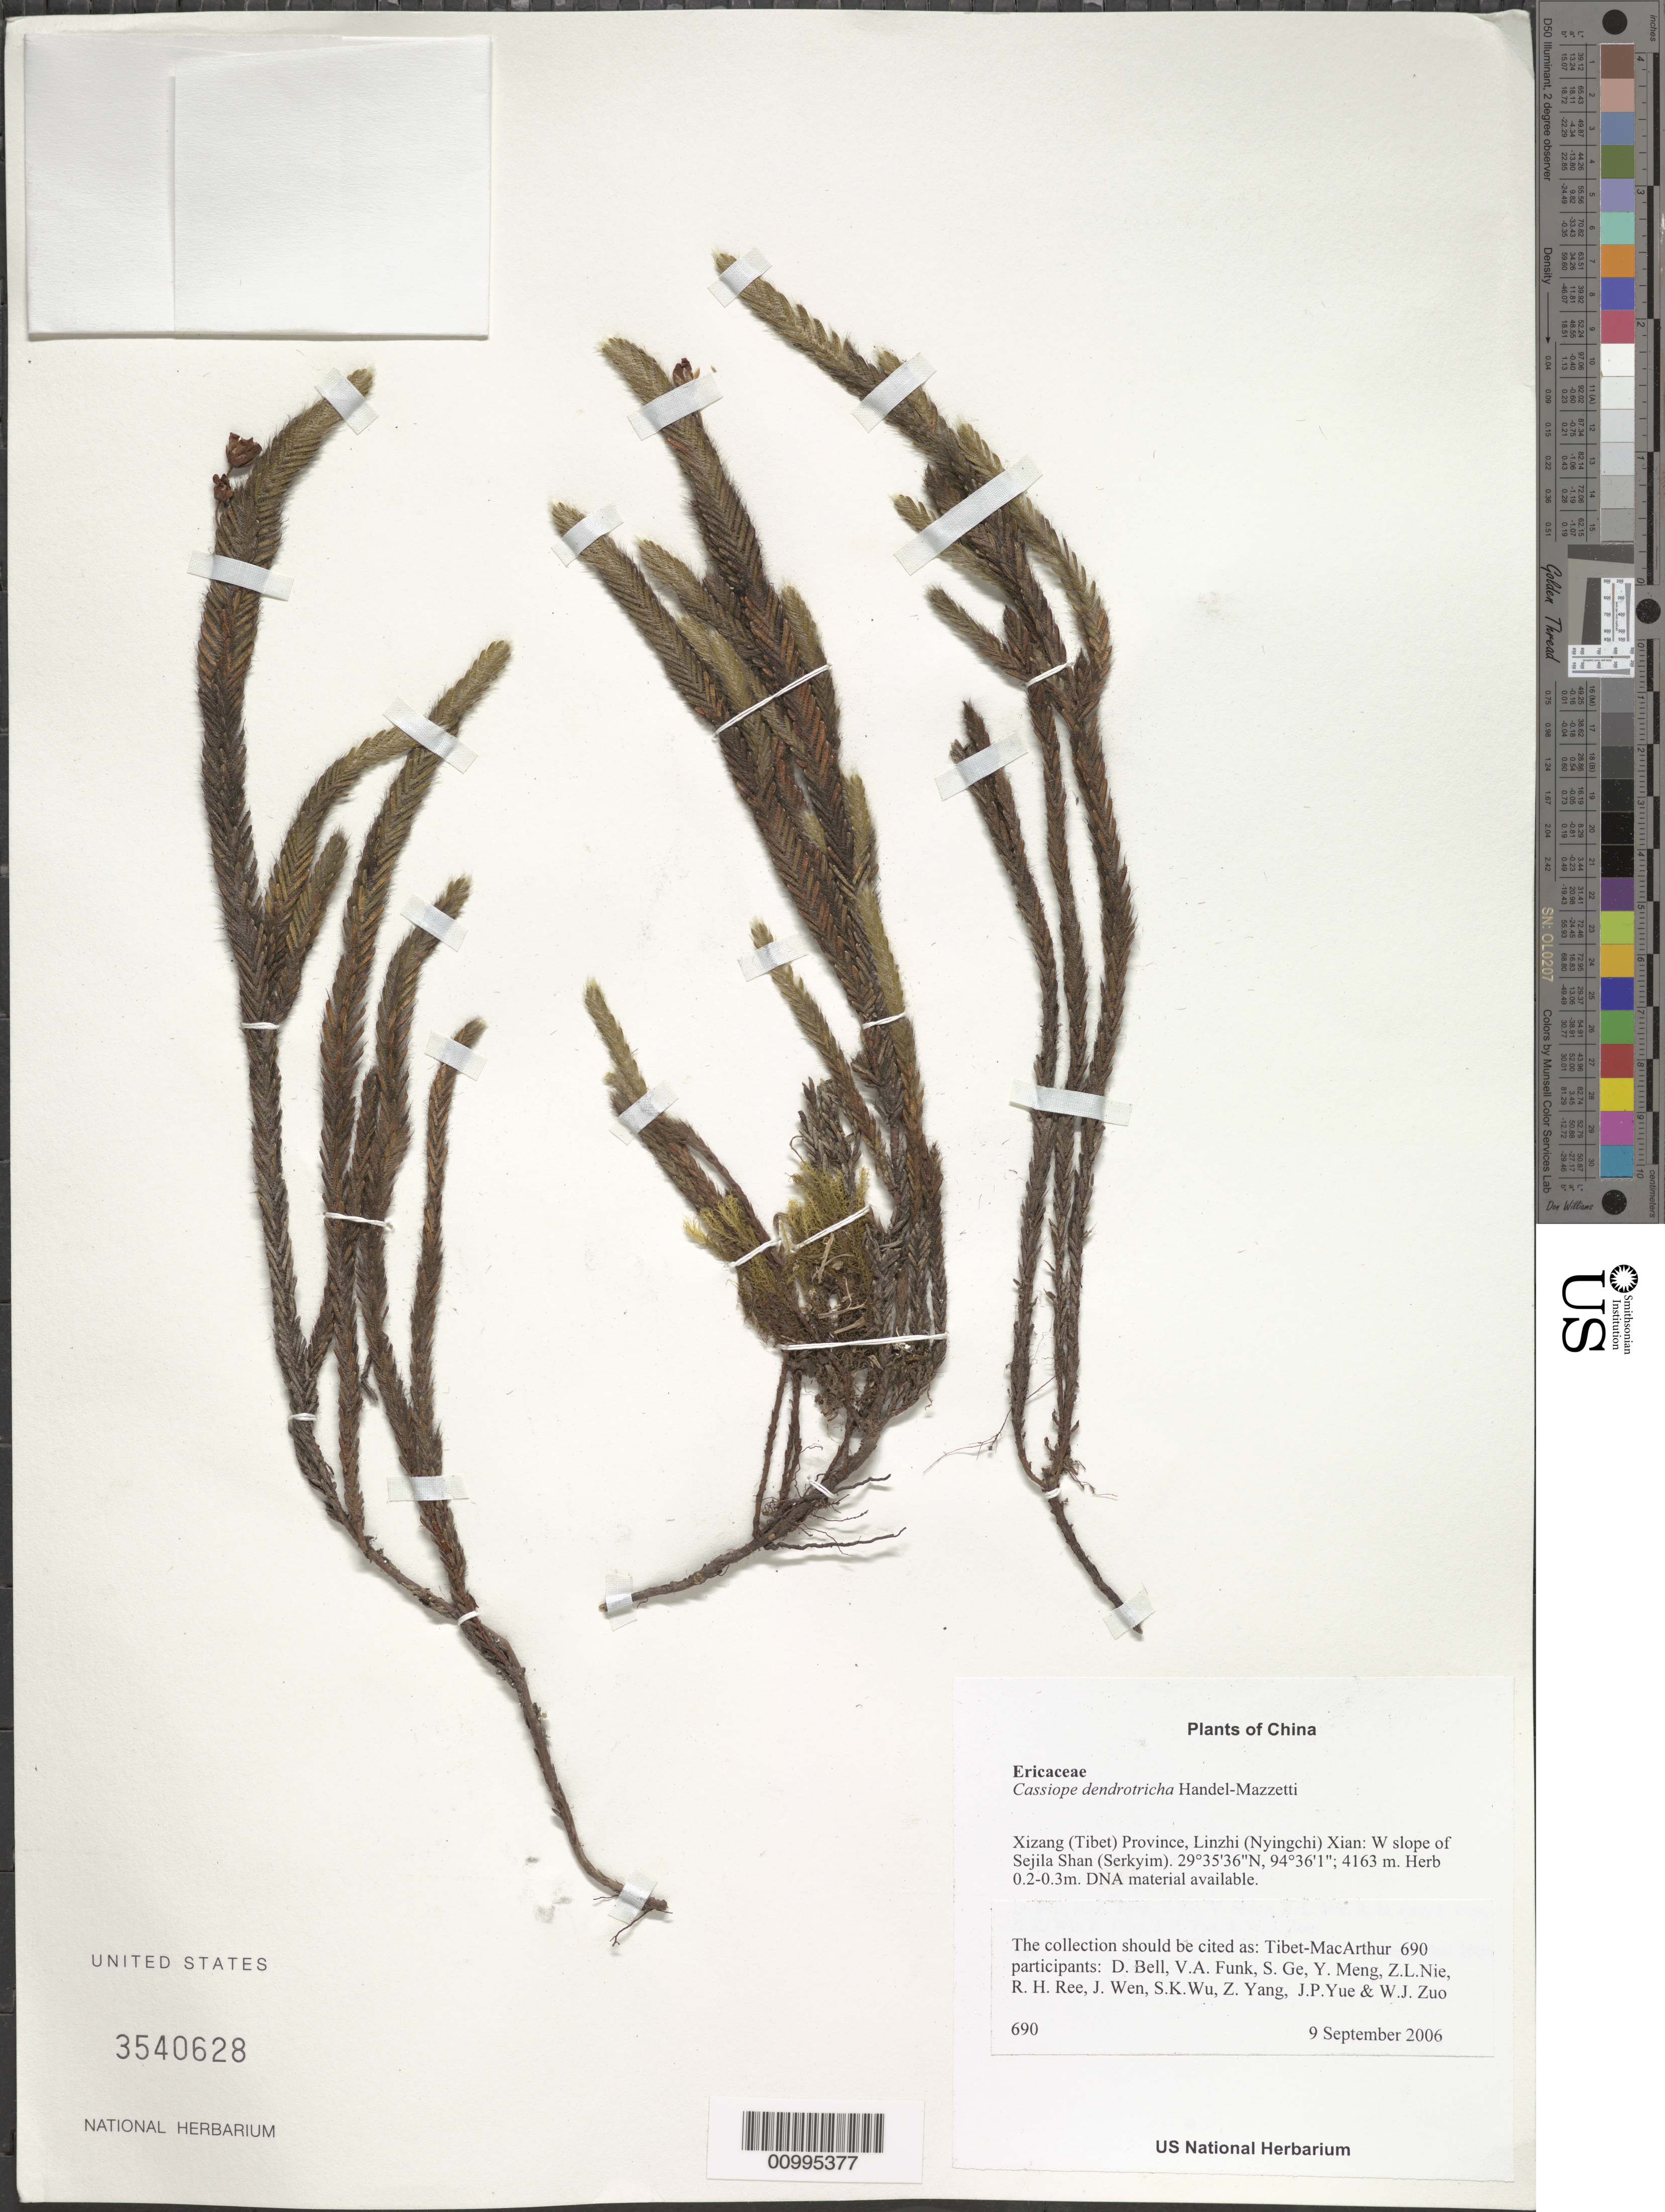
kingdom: Plantae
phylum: Tracheophyta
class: Magnoliopsida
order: Ericales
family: Ericaceae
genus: Cassiope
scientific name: Cassiope dendrotricha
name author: Hand.-Mazz.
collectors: Tibet-MacArthur, D. A. Bell, V. Funk, S. Ge, Y. Meng, Z. Nie, R. Ree, J. Wen, S. K. Wu, Z. Yang, J. Yue & W. Zuo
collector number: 690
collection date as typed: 09 Sep 2006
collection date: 2006-09-09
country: China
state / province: Xizang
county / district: Linzhi (Nyingchi) Xian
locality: W slope of Sejila Shan (Serkyim).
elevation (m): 4163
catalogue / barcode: US 3540628